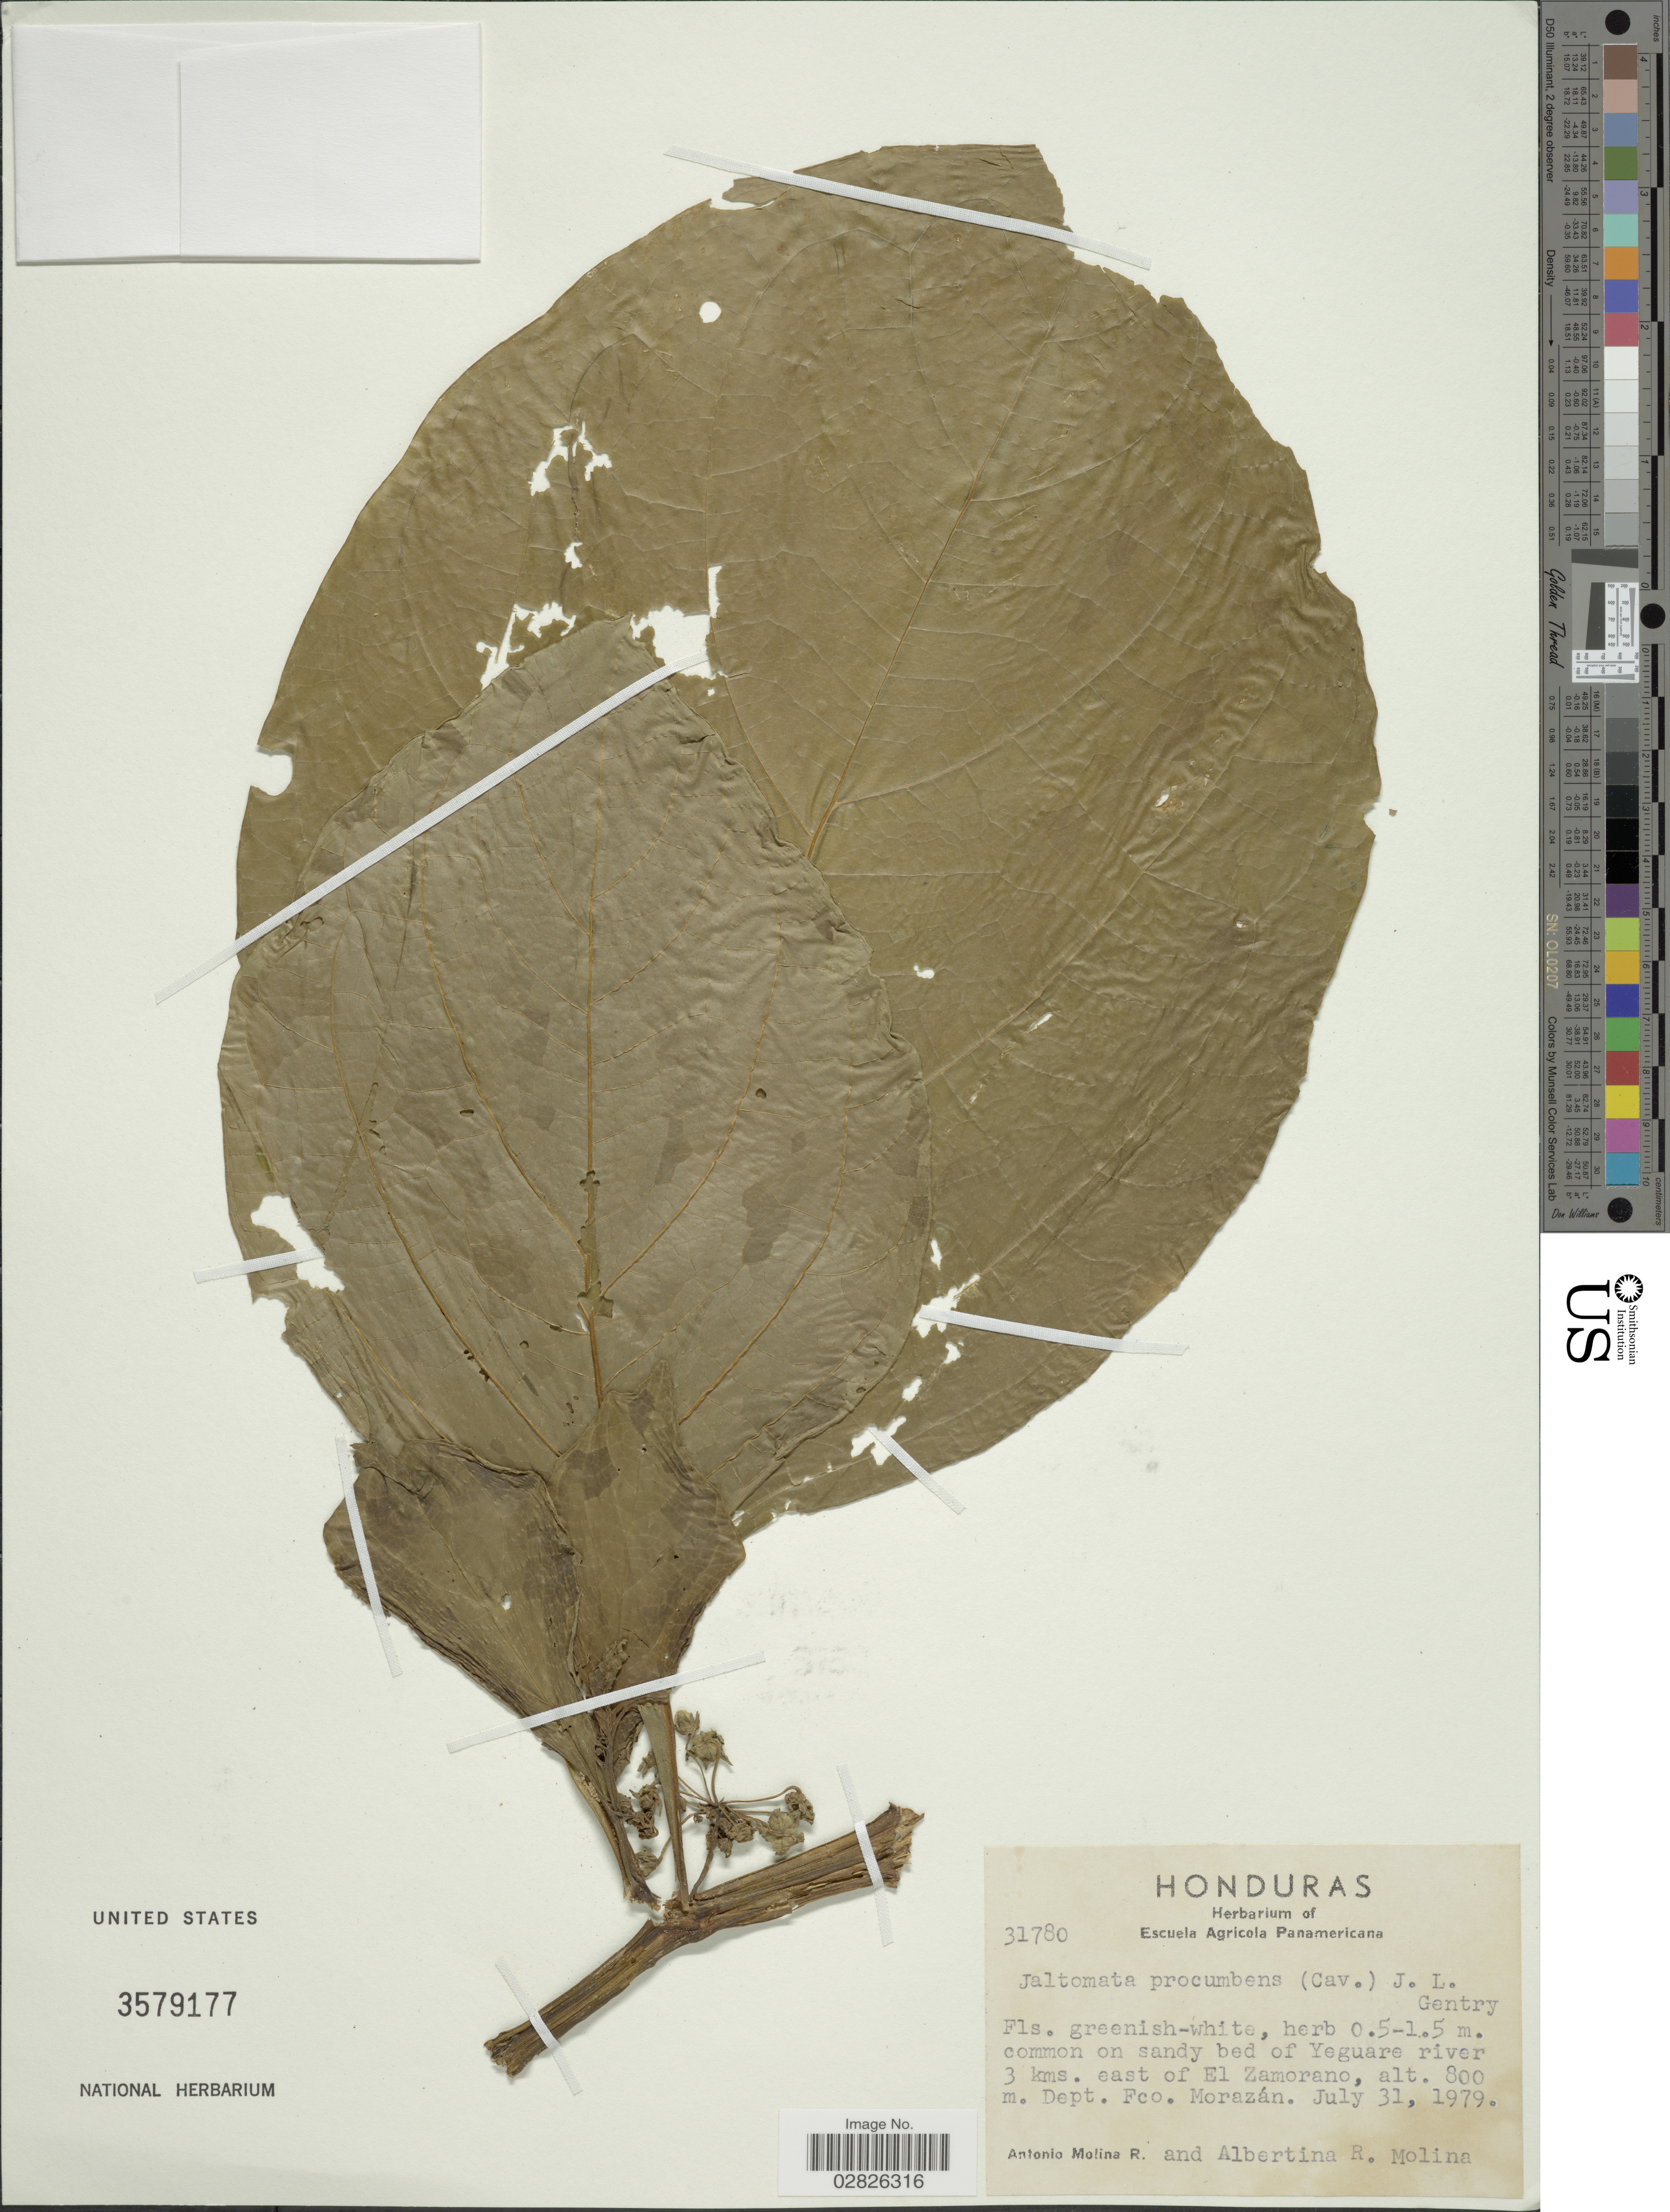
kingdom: Plantae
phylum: Tracheophyta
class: Magnoliopsida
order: Solanales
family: Solanaceae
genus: Jaltomata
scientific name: Jaltomata procumbens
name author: (Cav.) J.L. Gentry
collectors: A. Molina R. & A. R. Molina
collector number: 31780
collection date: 1979-07-31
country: Honduras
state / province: Fco. Morazán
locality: Common on sandy bed of Yeguare river 3 kms. east of El Zamorano. Dept. Fco. Morazán.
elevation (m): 800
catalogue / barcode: US 3579177